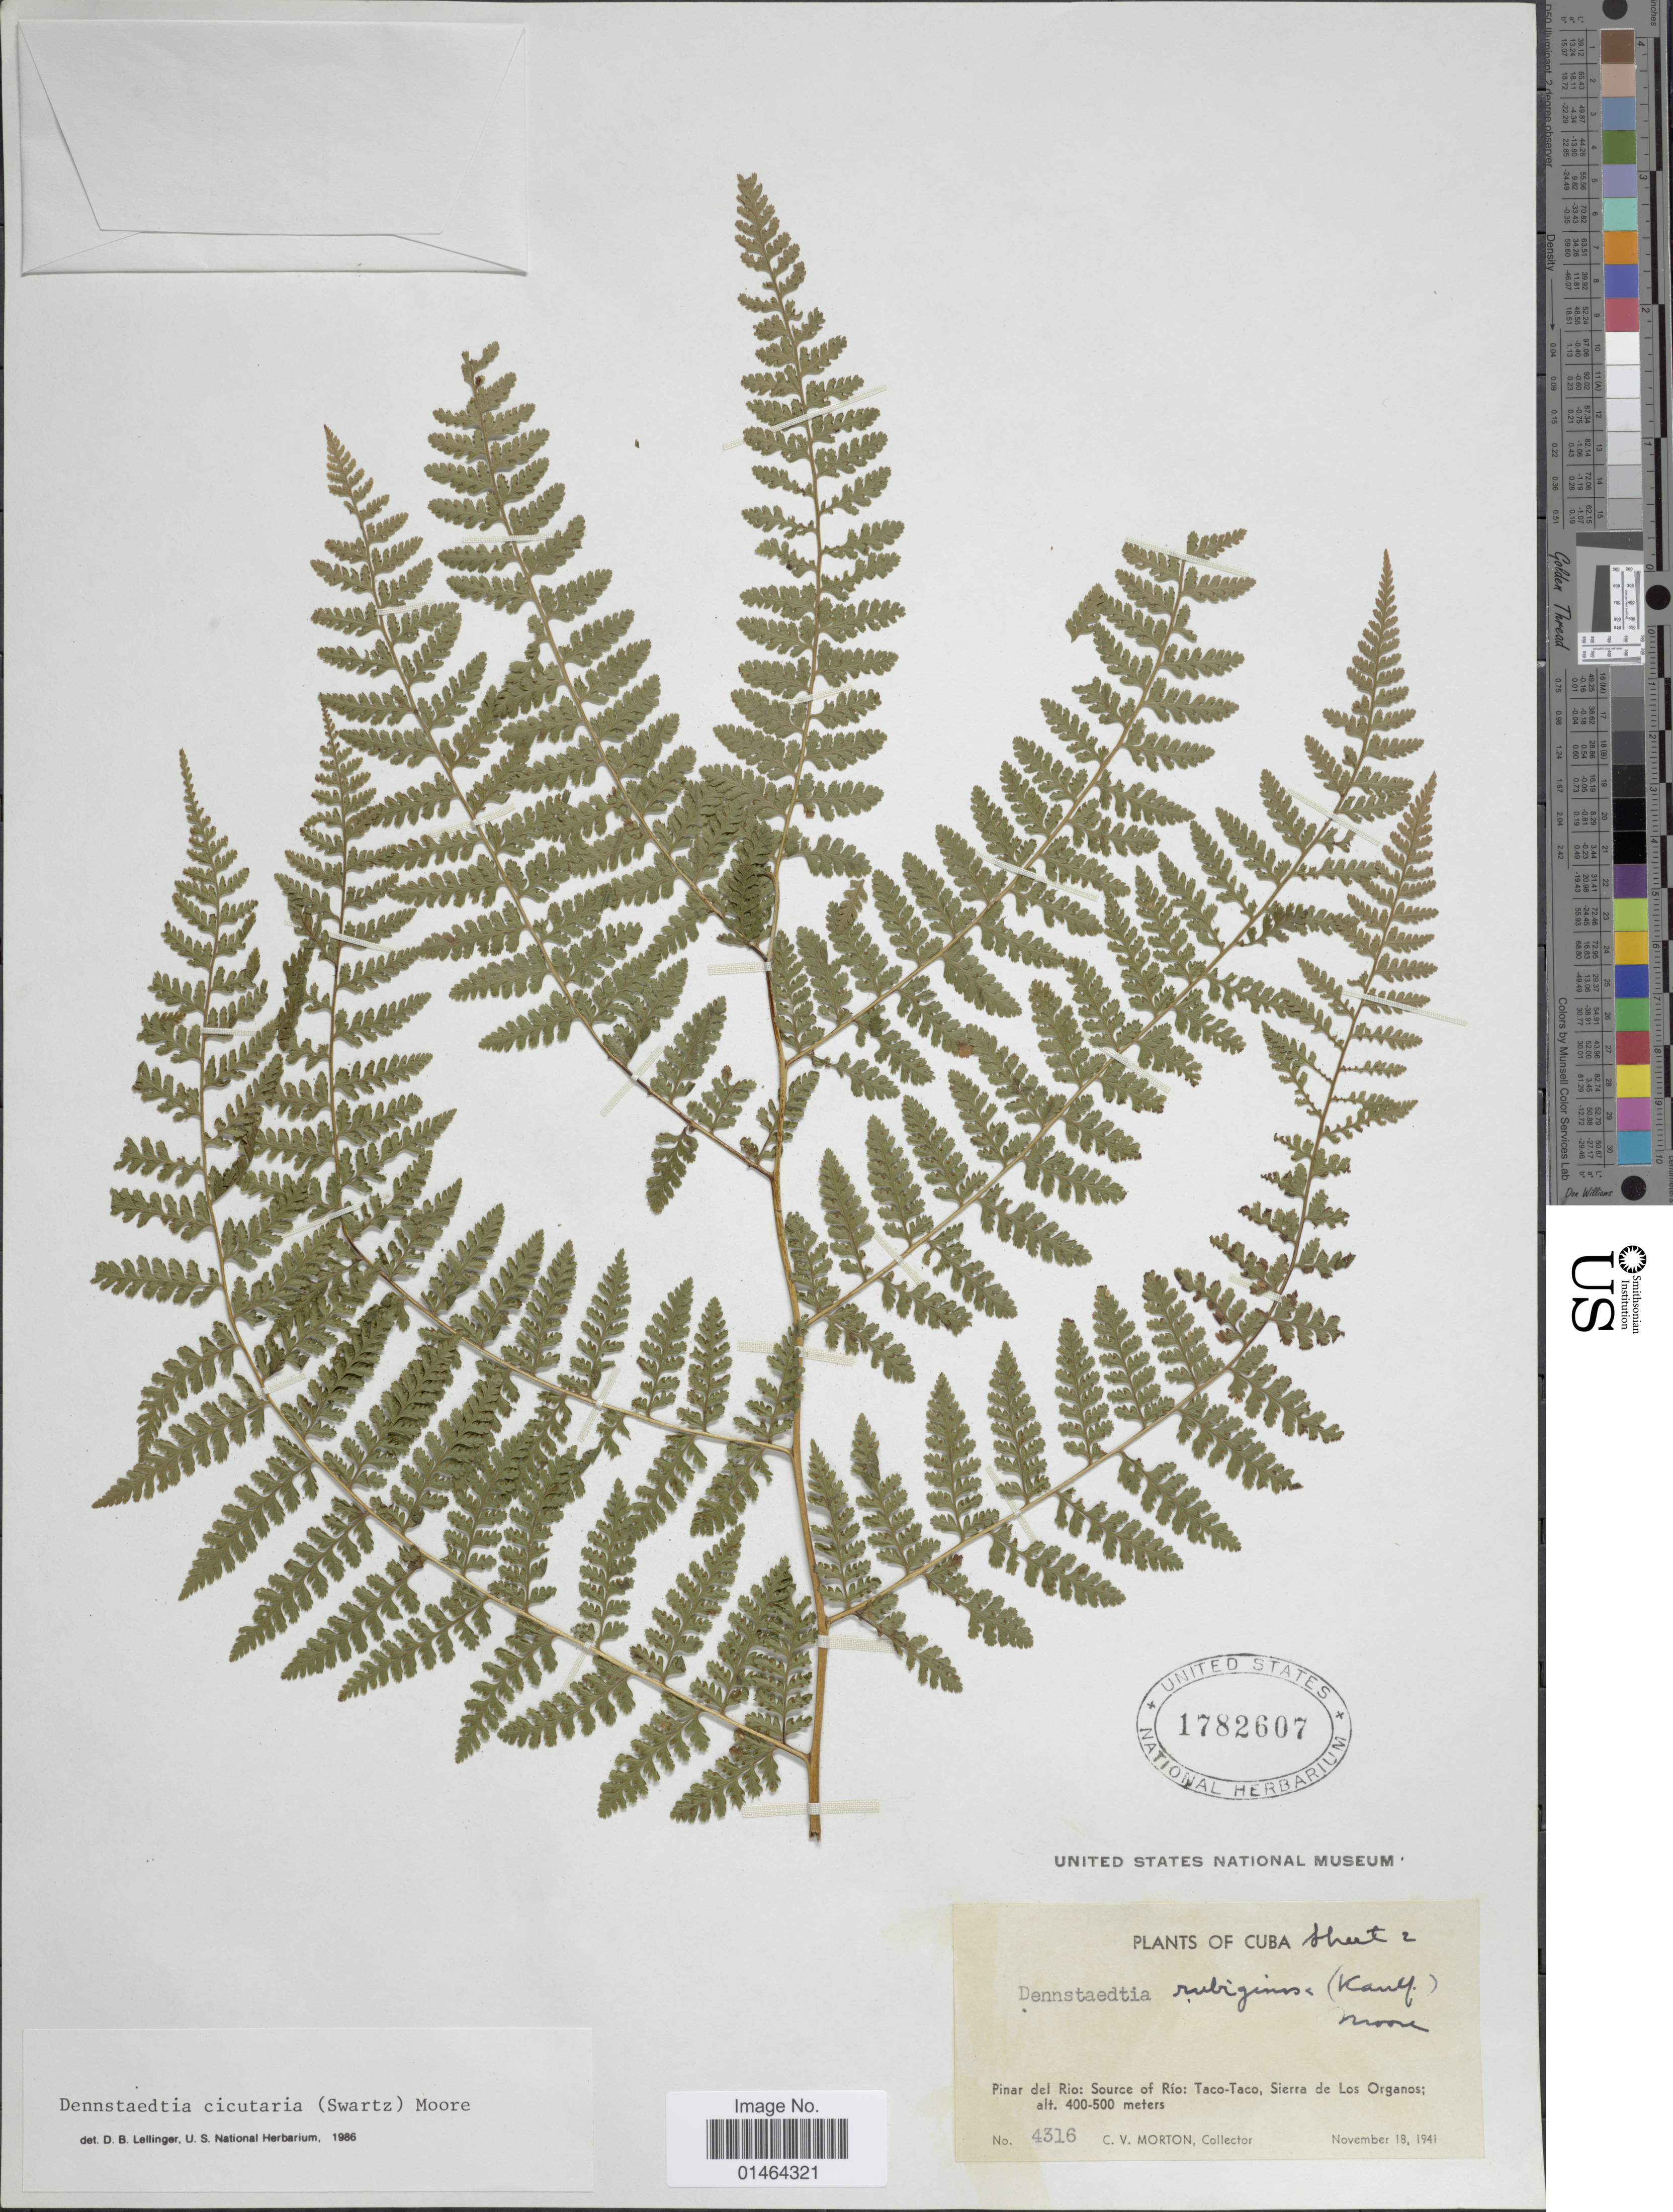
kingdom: Plantae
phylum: Tracheophyta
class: Polypodiopsida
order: Polypodiales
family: Dennstaedtiaceae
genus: Dennstaedtia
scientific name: Dennstaedtia cicutaria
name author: (Sw.) T. Moore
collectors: C. V. Morton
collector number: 4316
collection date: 1941-11-18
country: Cuba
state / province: Pinar del Río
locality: Source of Río: Taco-Taco, Sierra de Los Organos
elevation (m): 400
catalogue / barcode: US 1782607